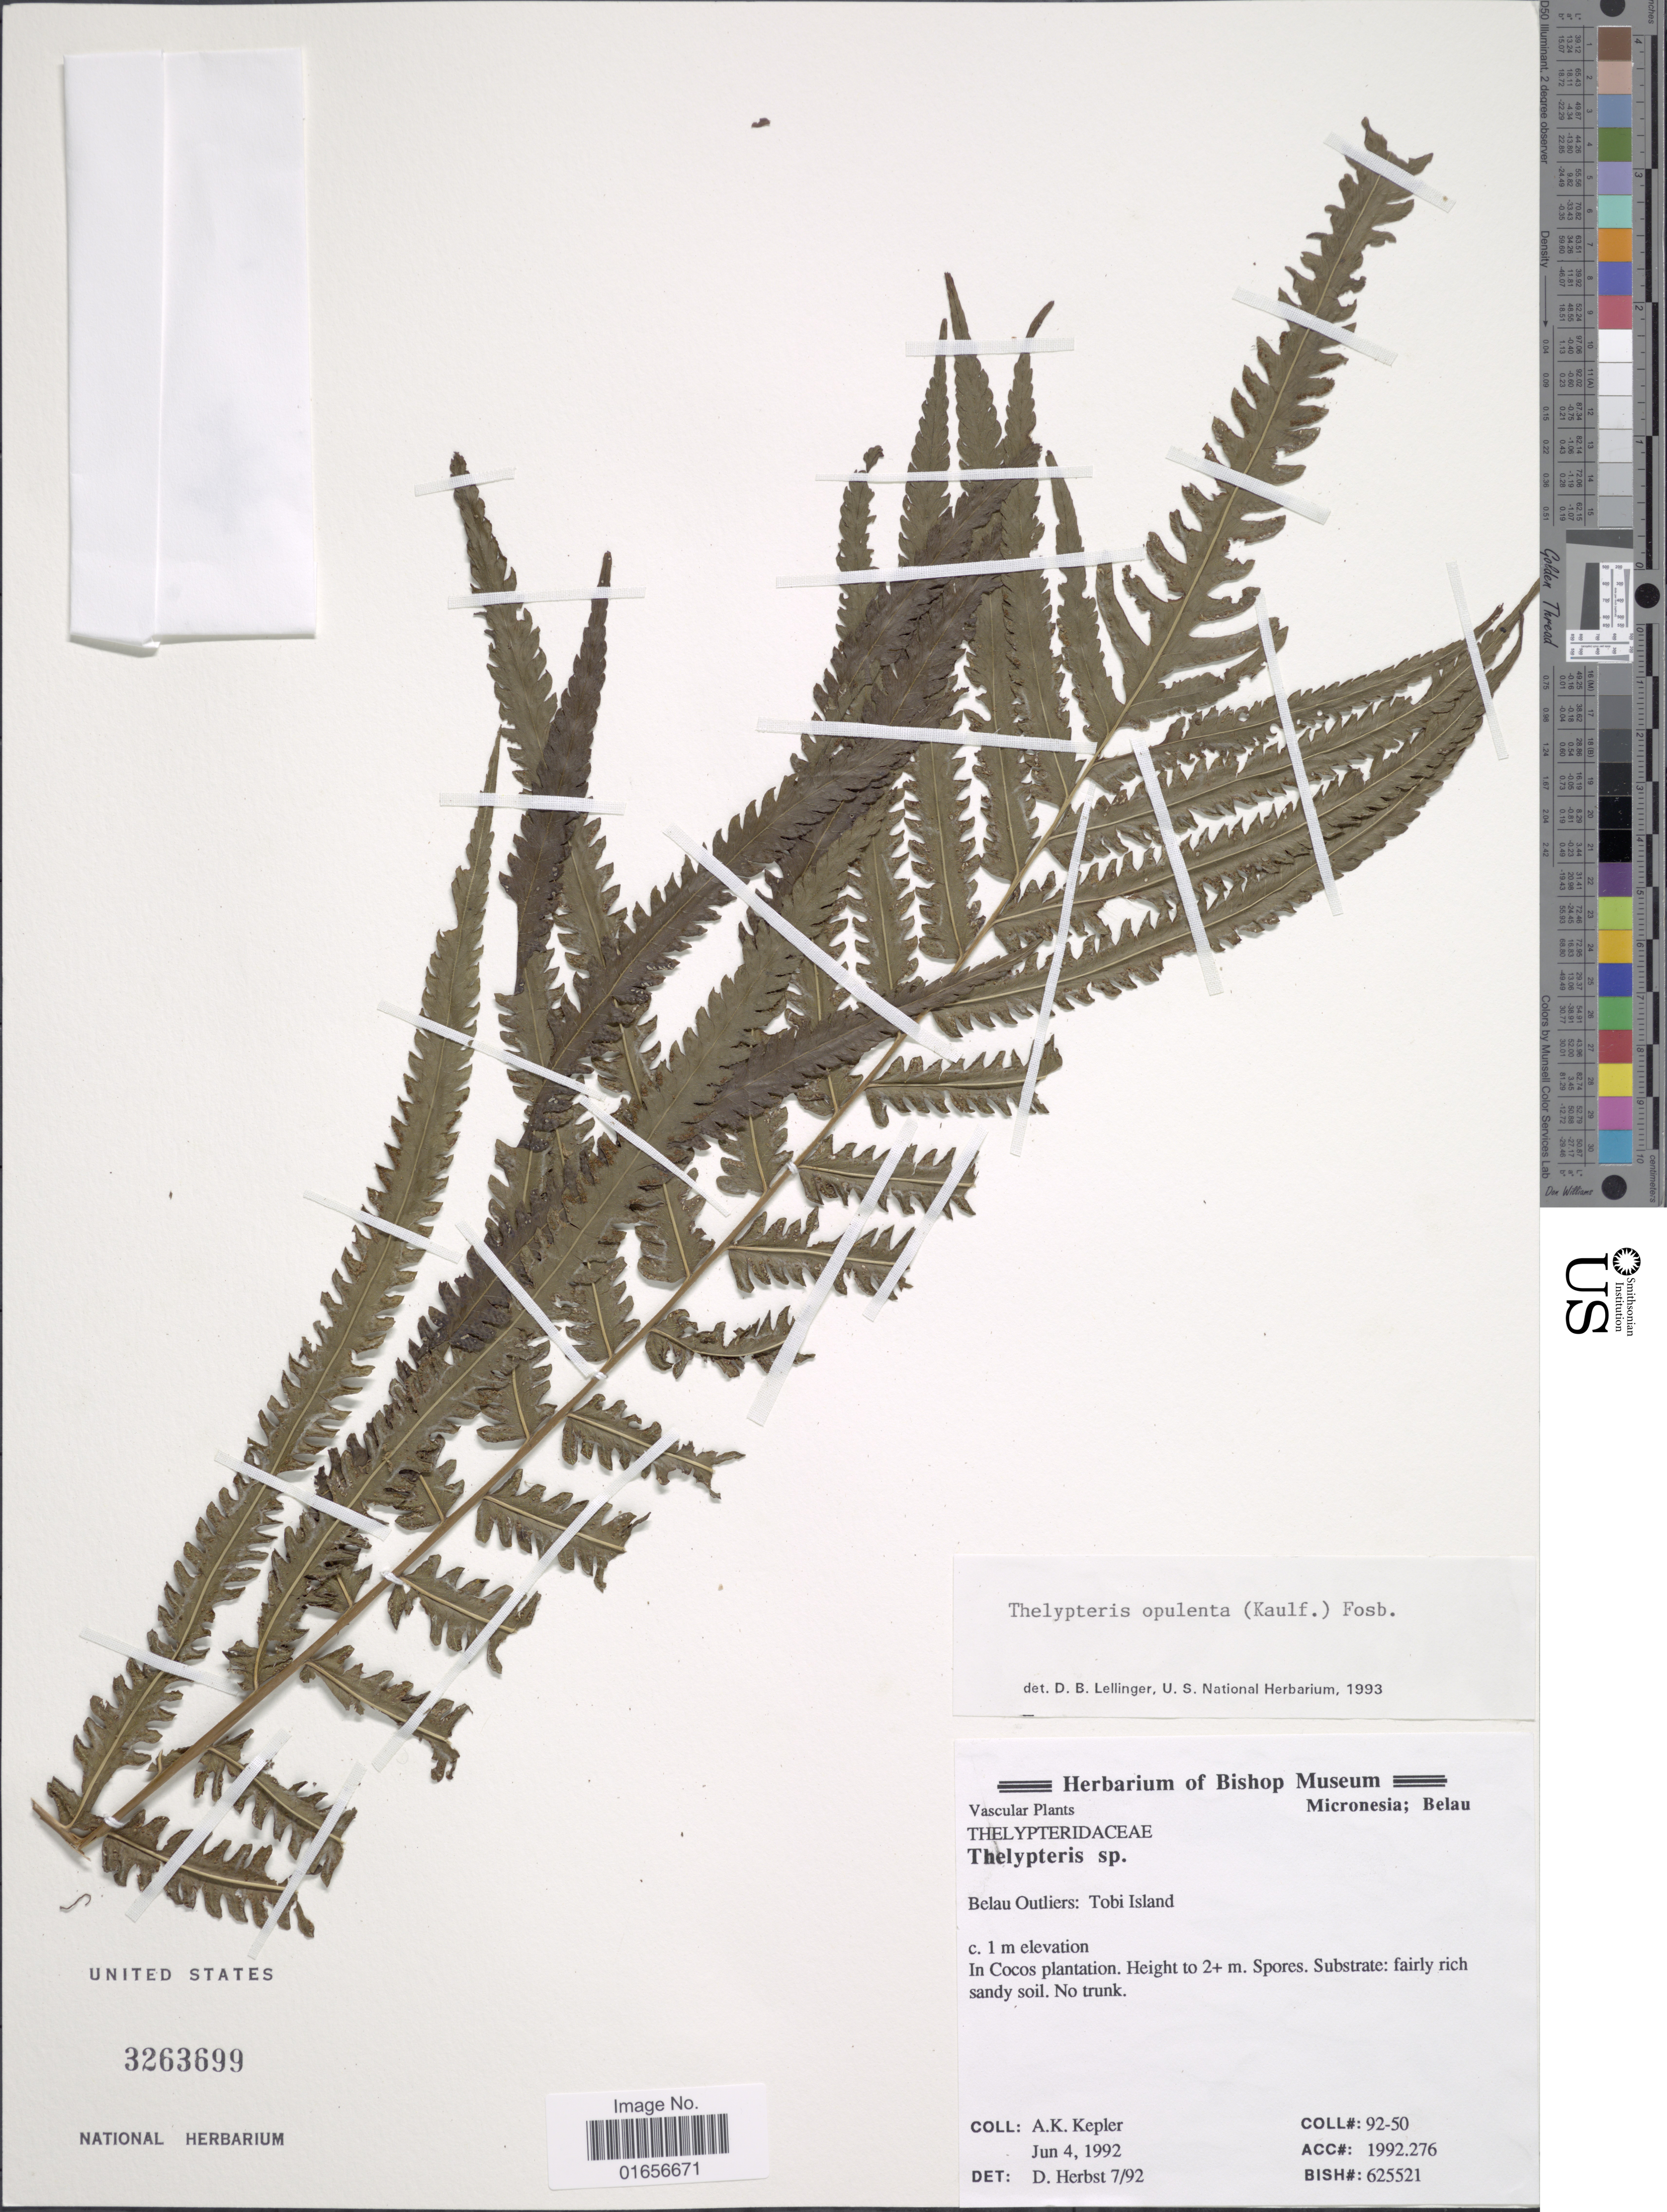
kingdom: Plantae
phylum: Tracheophyta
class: Polypodiopsida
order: Polypodiales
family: Thelypteridaceae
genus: Amphineuron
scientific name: Amphineuron opulentum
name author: (Kaulf.) Holttum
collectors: A. K. Kepler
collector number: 92-50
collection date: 1992-06-04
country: Palau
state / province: Belau Outliers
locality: Micronesia; Belau. belau Outliers: Tobi Island.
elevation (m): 1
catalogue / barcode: US 3263699